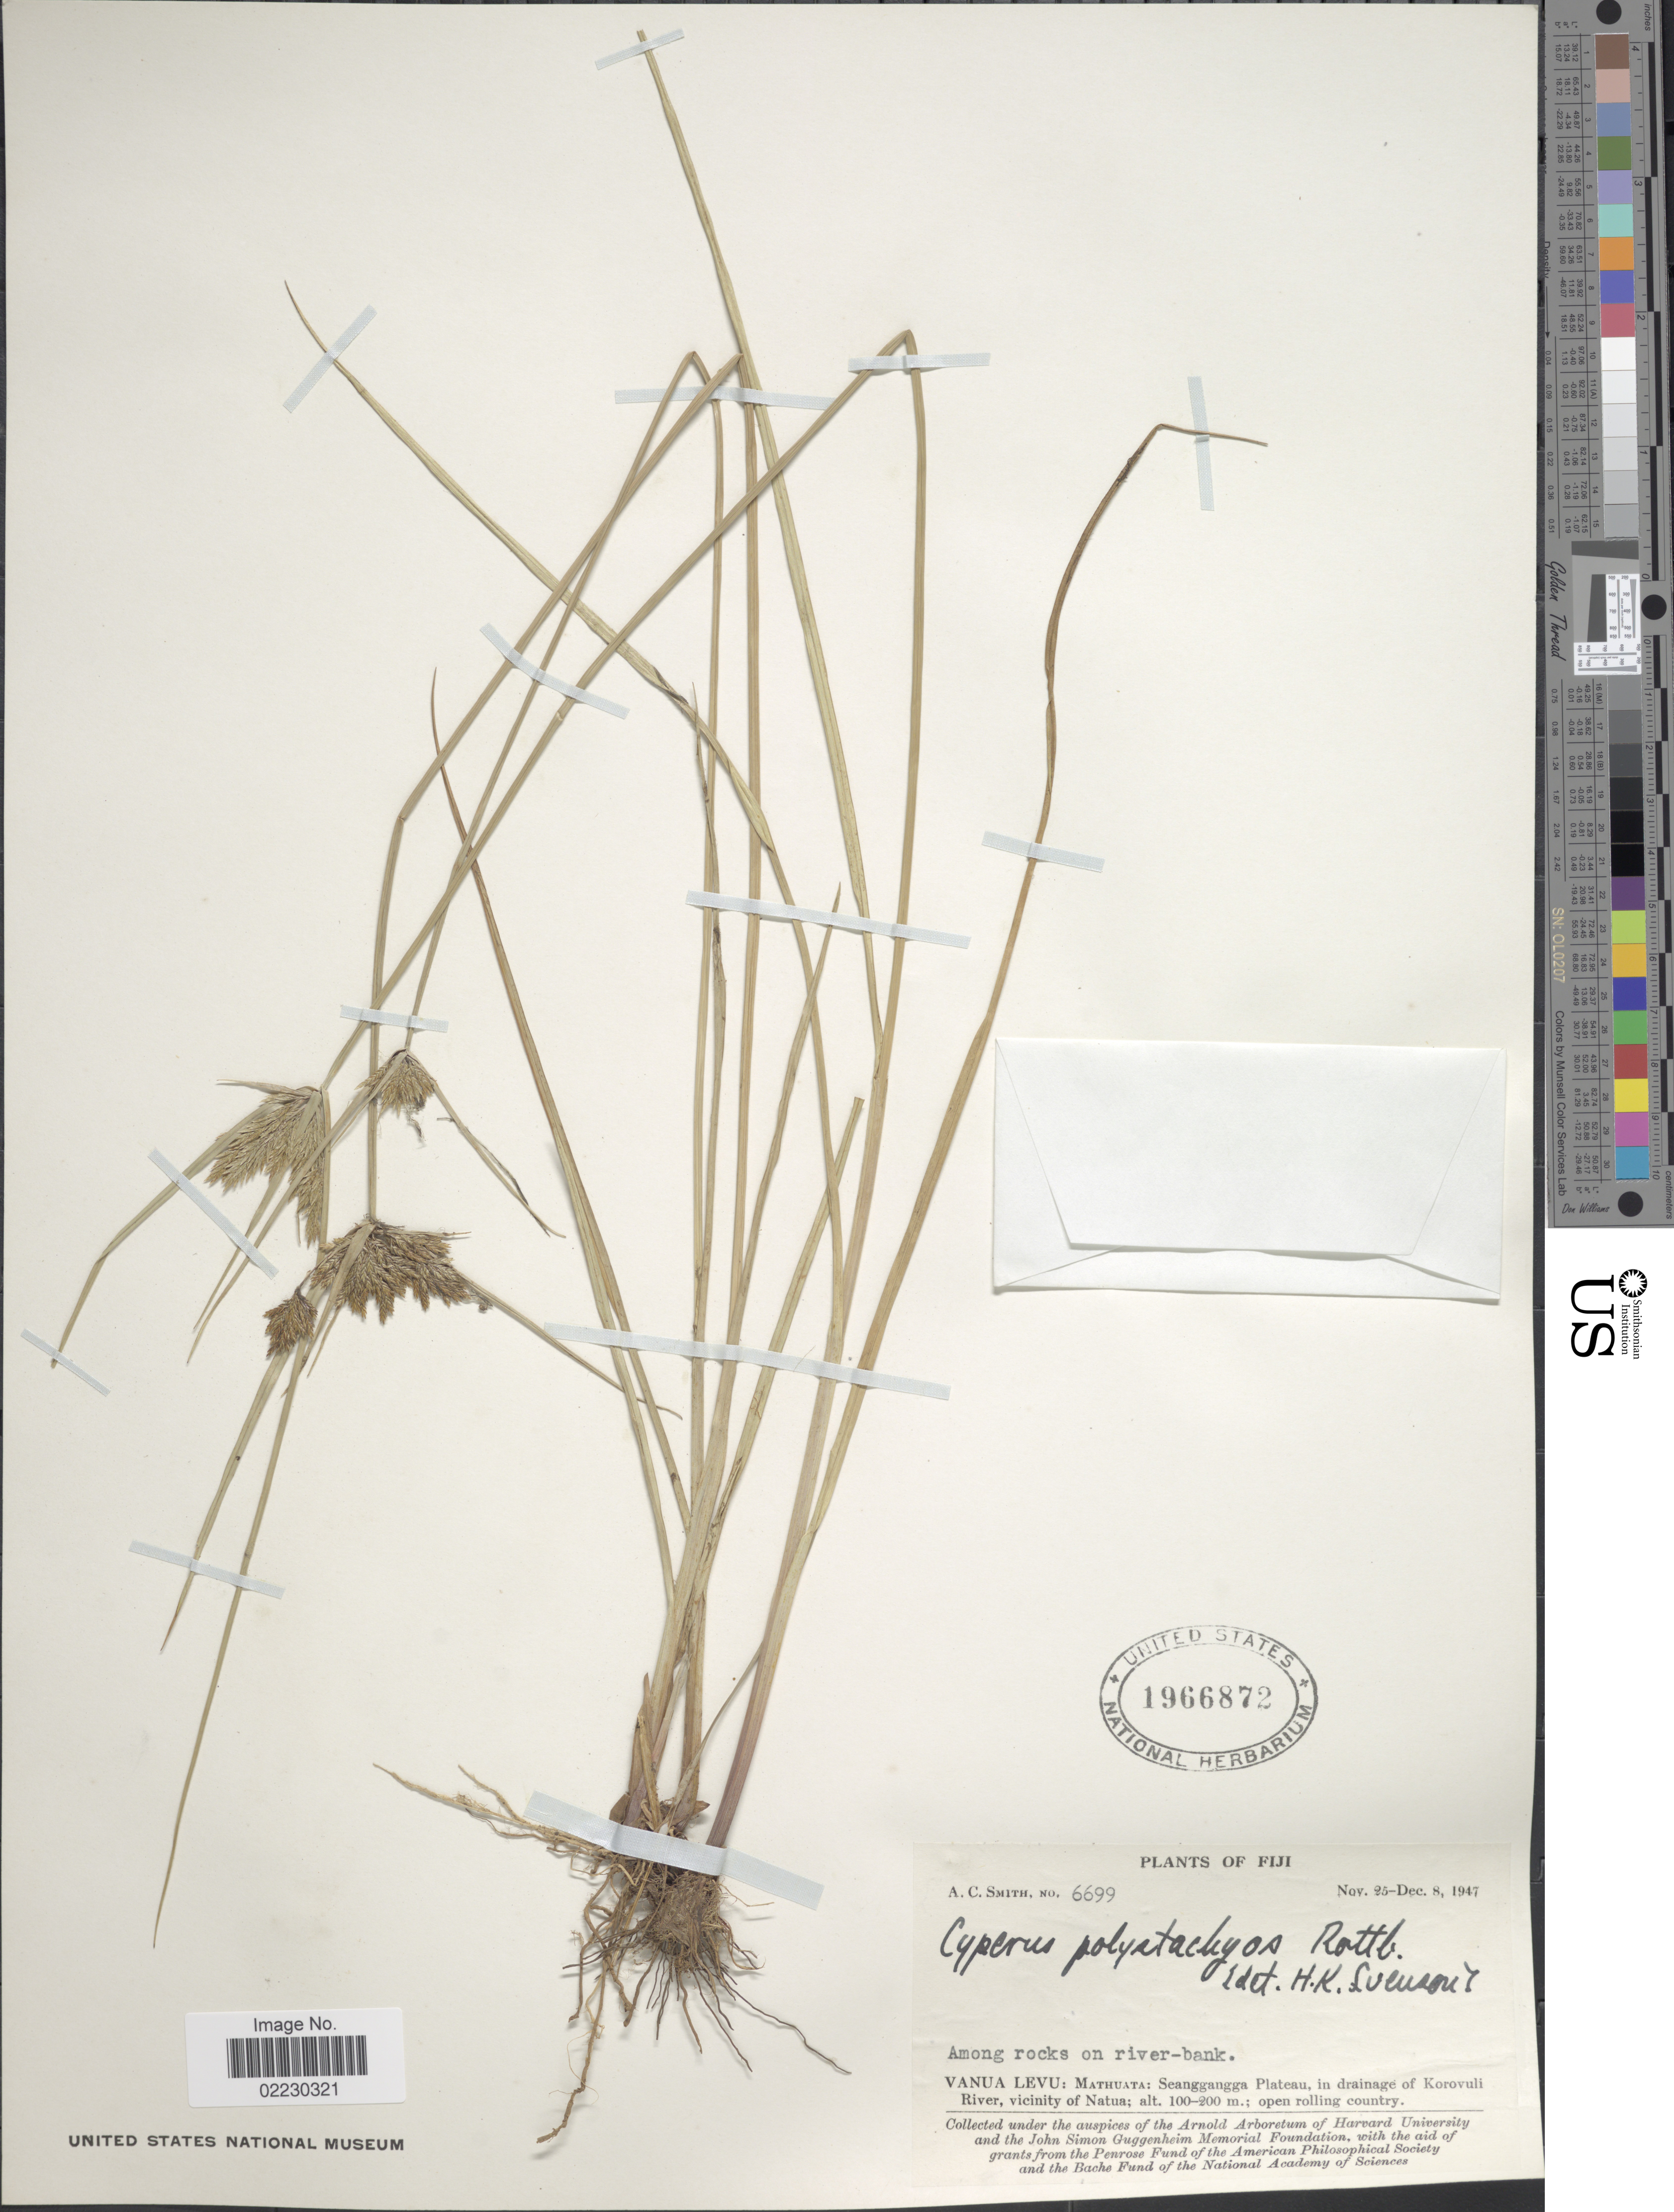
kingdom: Plantae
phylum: Tracheophyta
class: Liliopsida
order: Poales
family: Cyperaceae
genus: Cyperus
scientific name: Cyperus polystachyos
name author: Rottb.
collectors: A. C. Smith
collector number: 6699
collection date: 1947-11-25/1947-12-08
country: Fiji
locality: Among rocks on river-bank, Vanua Levu: Mathuata: Seanggangga Plateau, in drainage of Korovuli River, vicinity of Natua; open rolling county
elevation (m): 100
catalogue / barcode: US 1966872